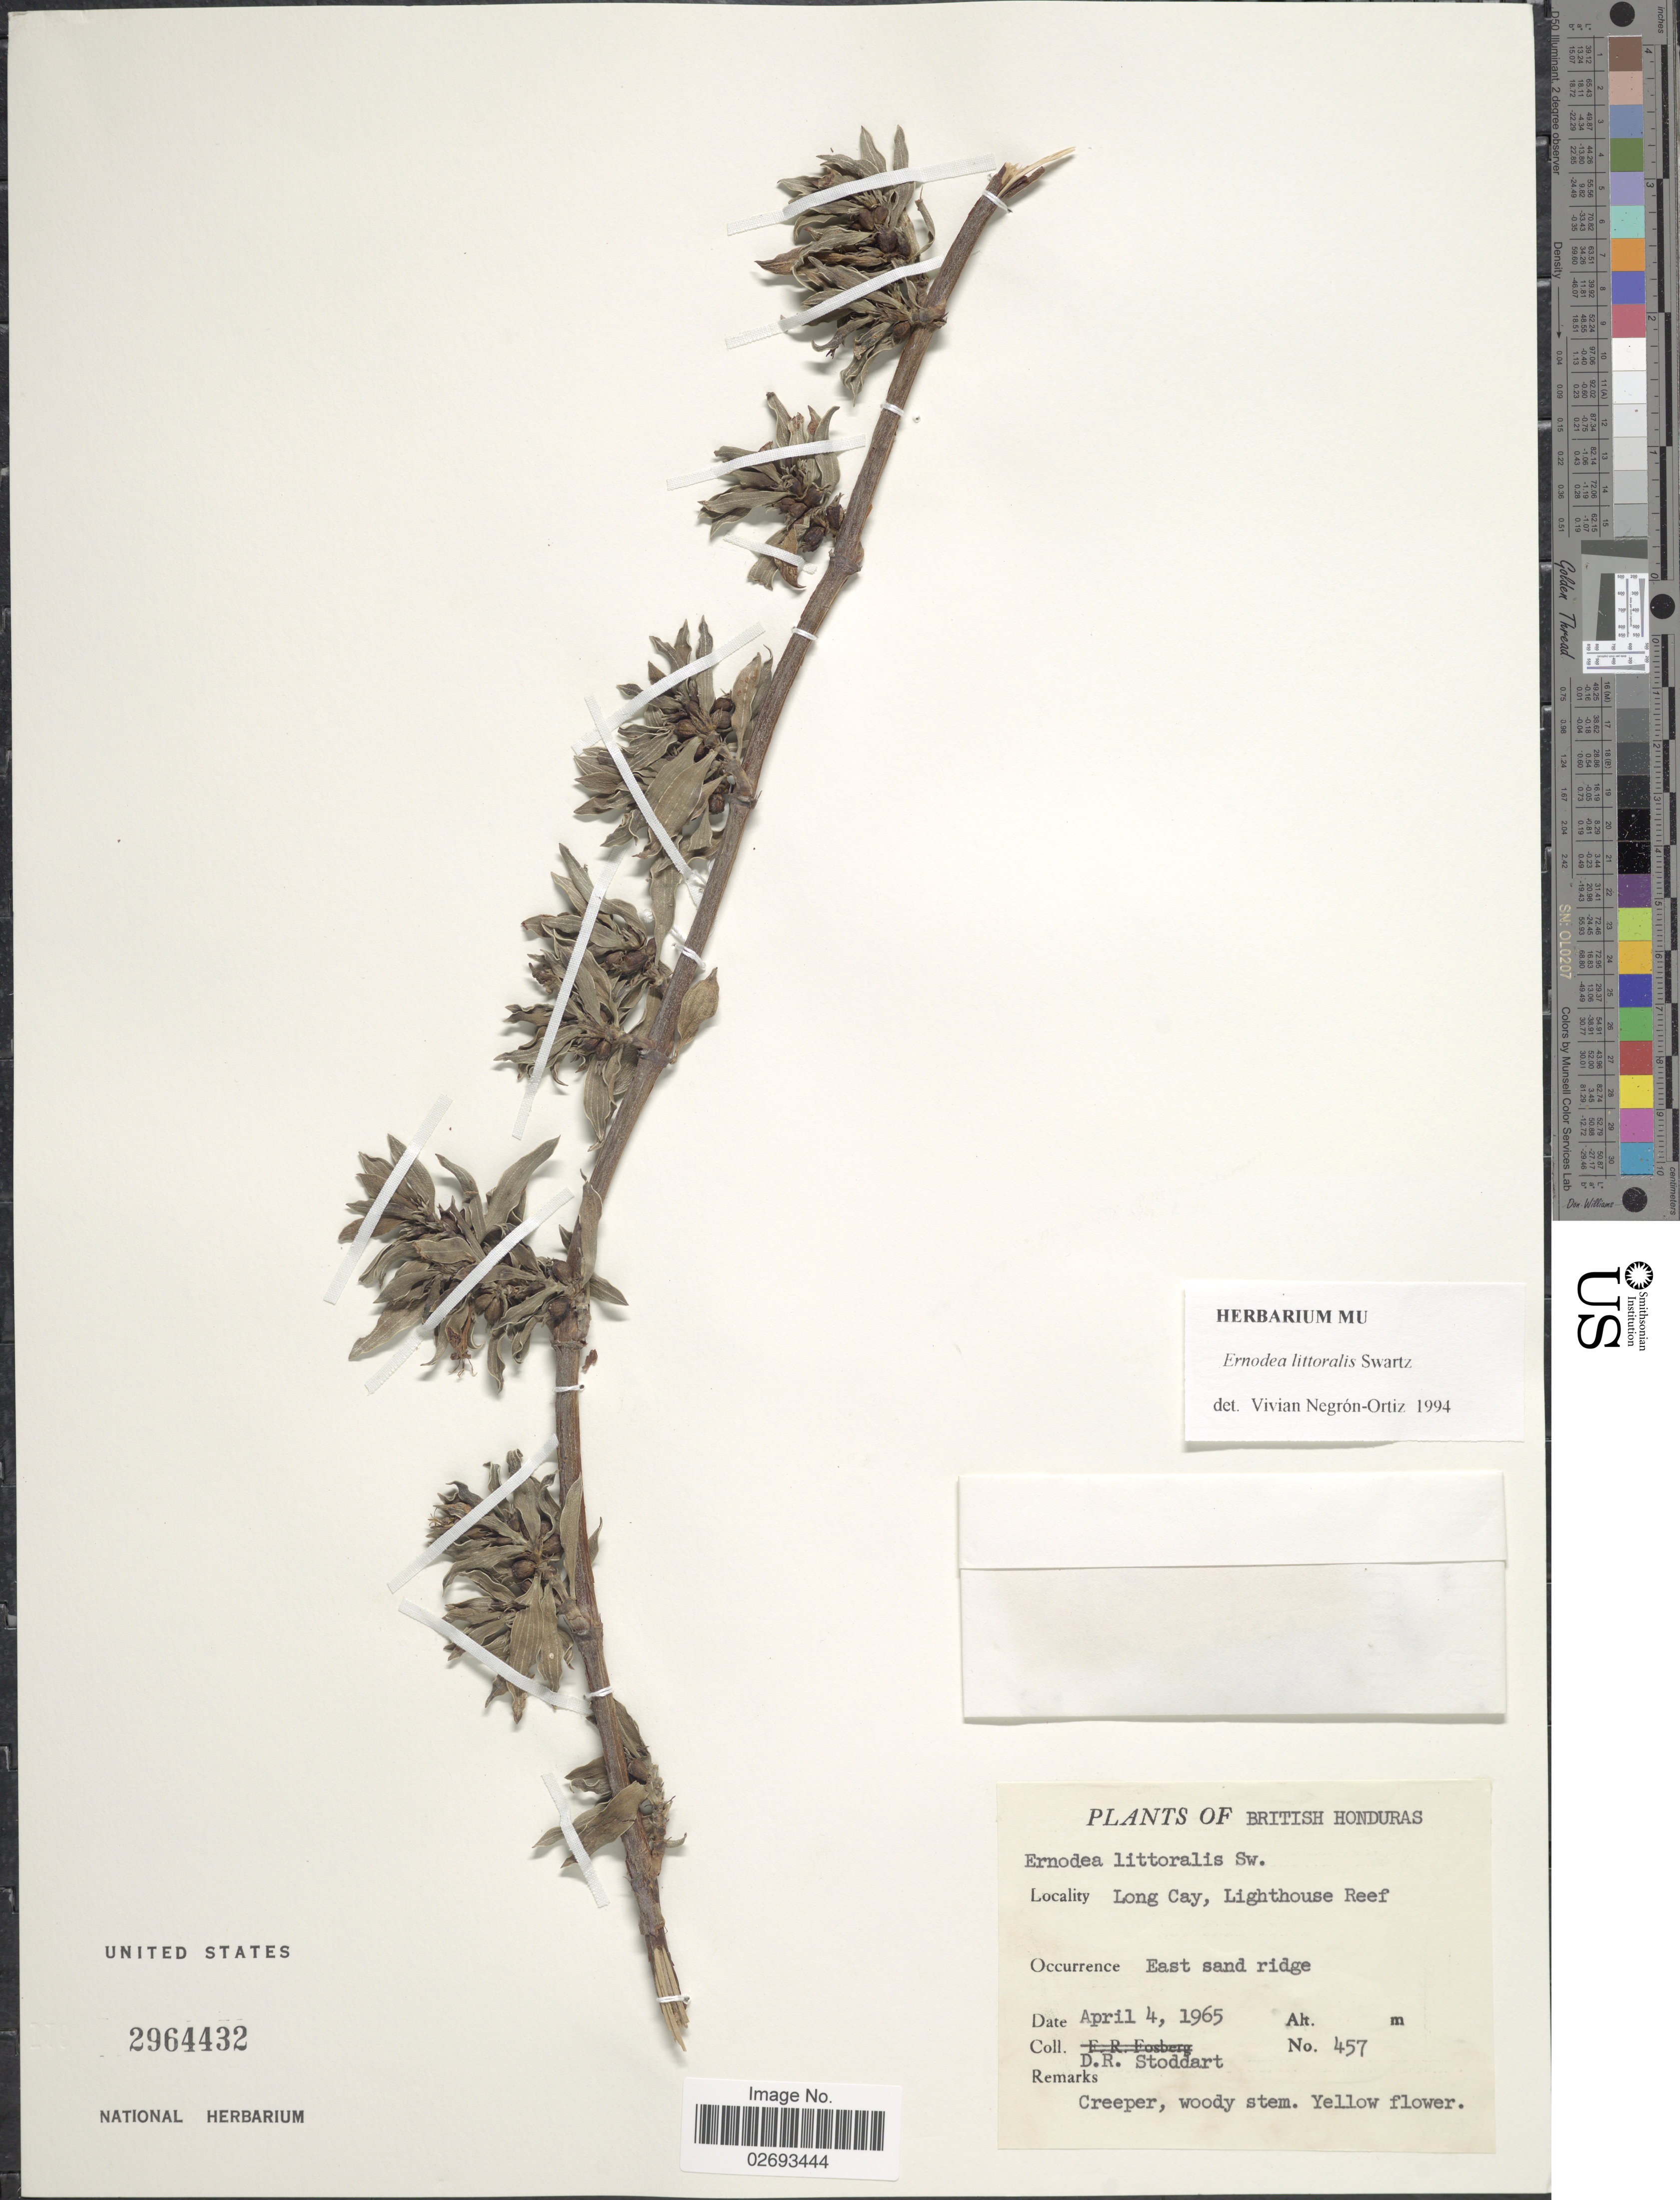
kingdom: Plantae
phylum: Tracheophyta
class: Magnoliopsida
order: Gentianales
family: Rubiaceae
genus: Ernodea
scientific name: Ernodea littoralis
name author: Sw.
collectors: D. R. Stoddart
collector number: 457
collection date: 1965-04-04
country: Belize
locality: British Honduras, Long Cay, Lighthouse Reef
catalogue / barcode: US 2964432